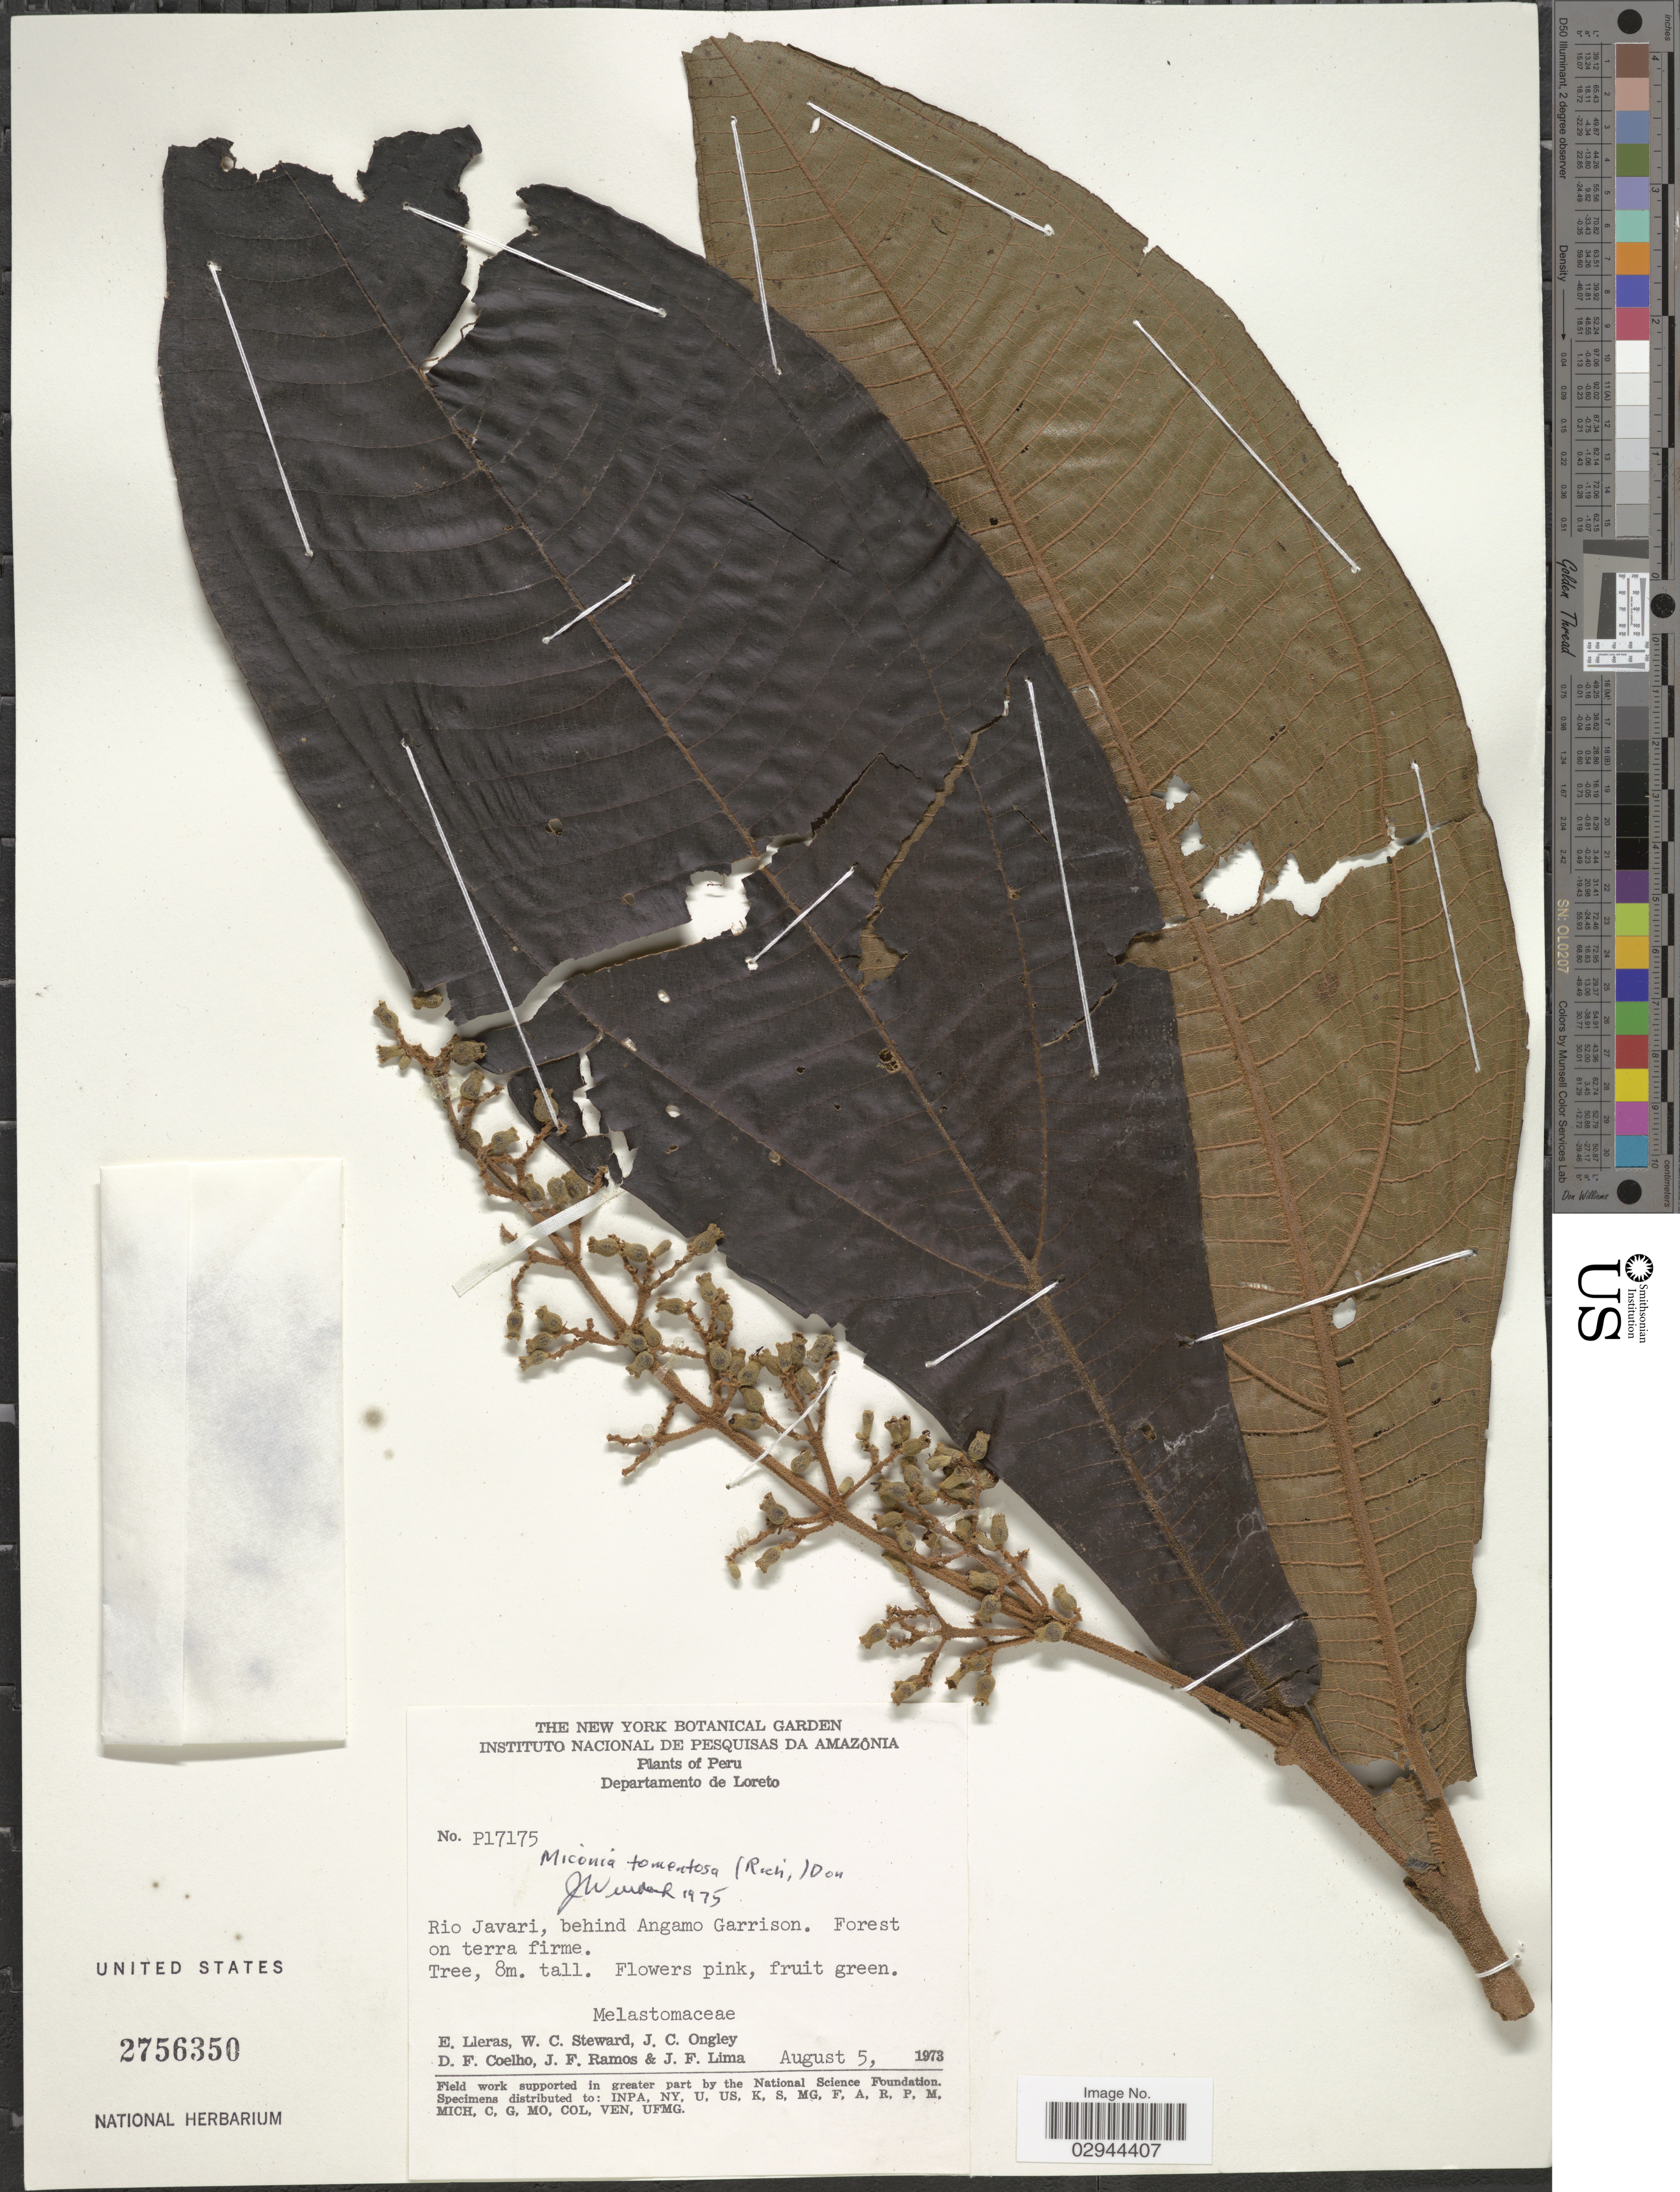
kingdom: Plantae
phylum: Tracheophyta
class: Magnoliopsida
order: Myrtales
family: Melastomataceae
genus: Miconia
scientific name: Miconia tomentosa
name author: (Rich.) D. Don ex DC.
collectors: E. Lleras, W. C. Steward, J. C. Ongley, D. F. Coêlho & et al.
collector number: P17175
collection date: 1973-08-05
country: Peru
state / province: Loreto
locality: Rio Javari, behind Angamo Garrison.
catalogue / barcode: US 2756350